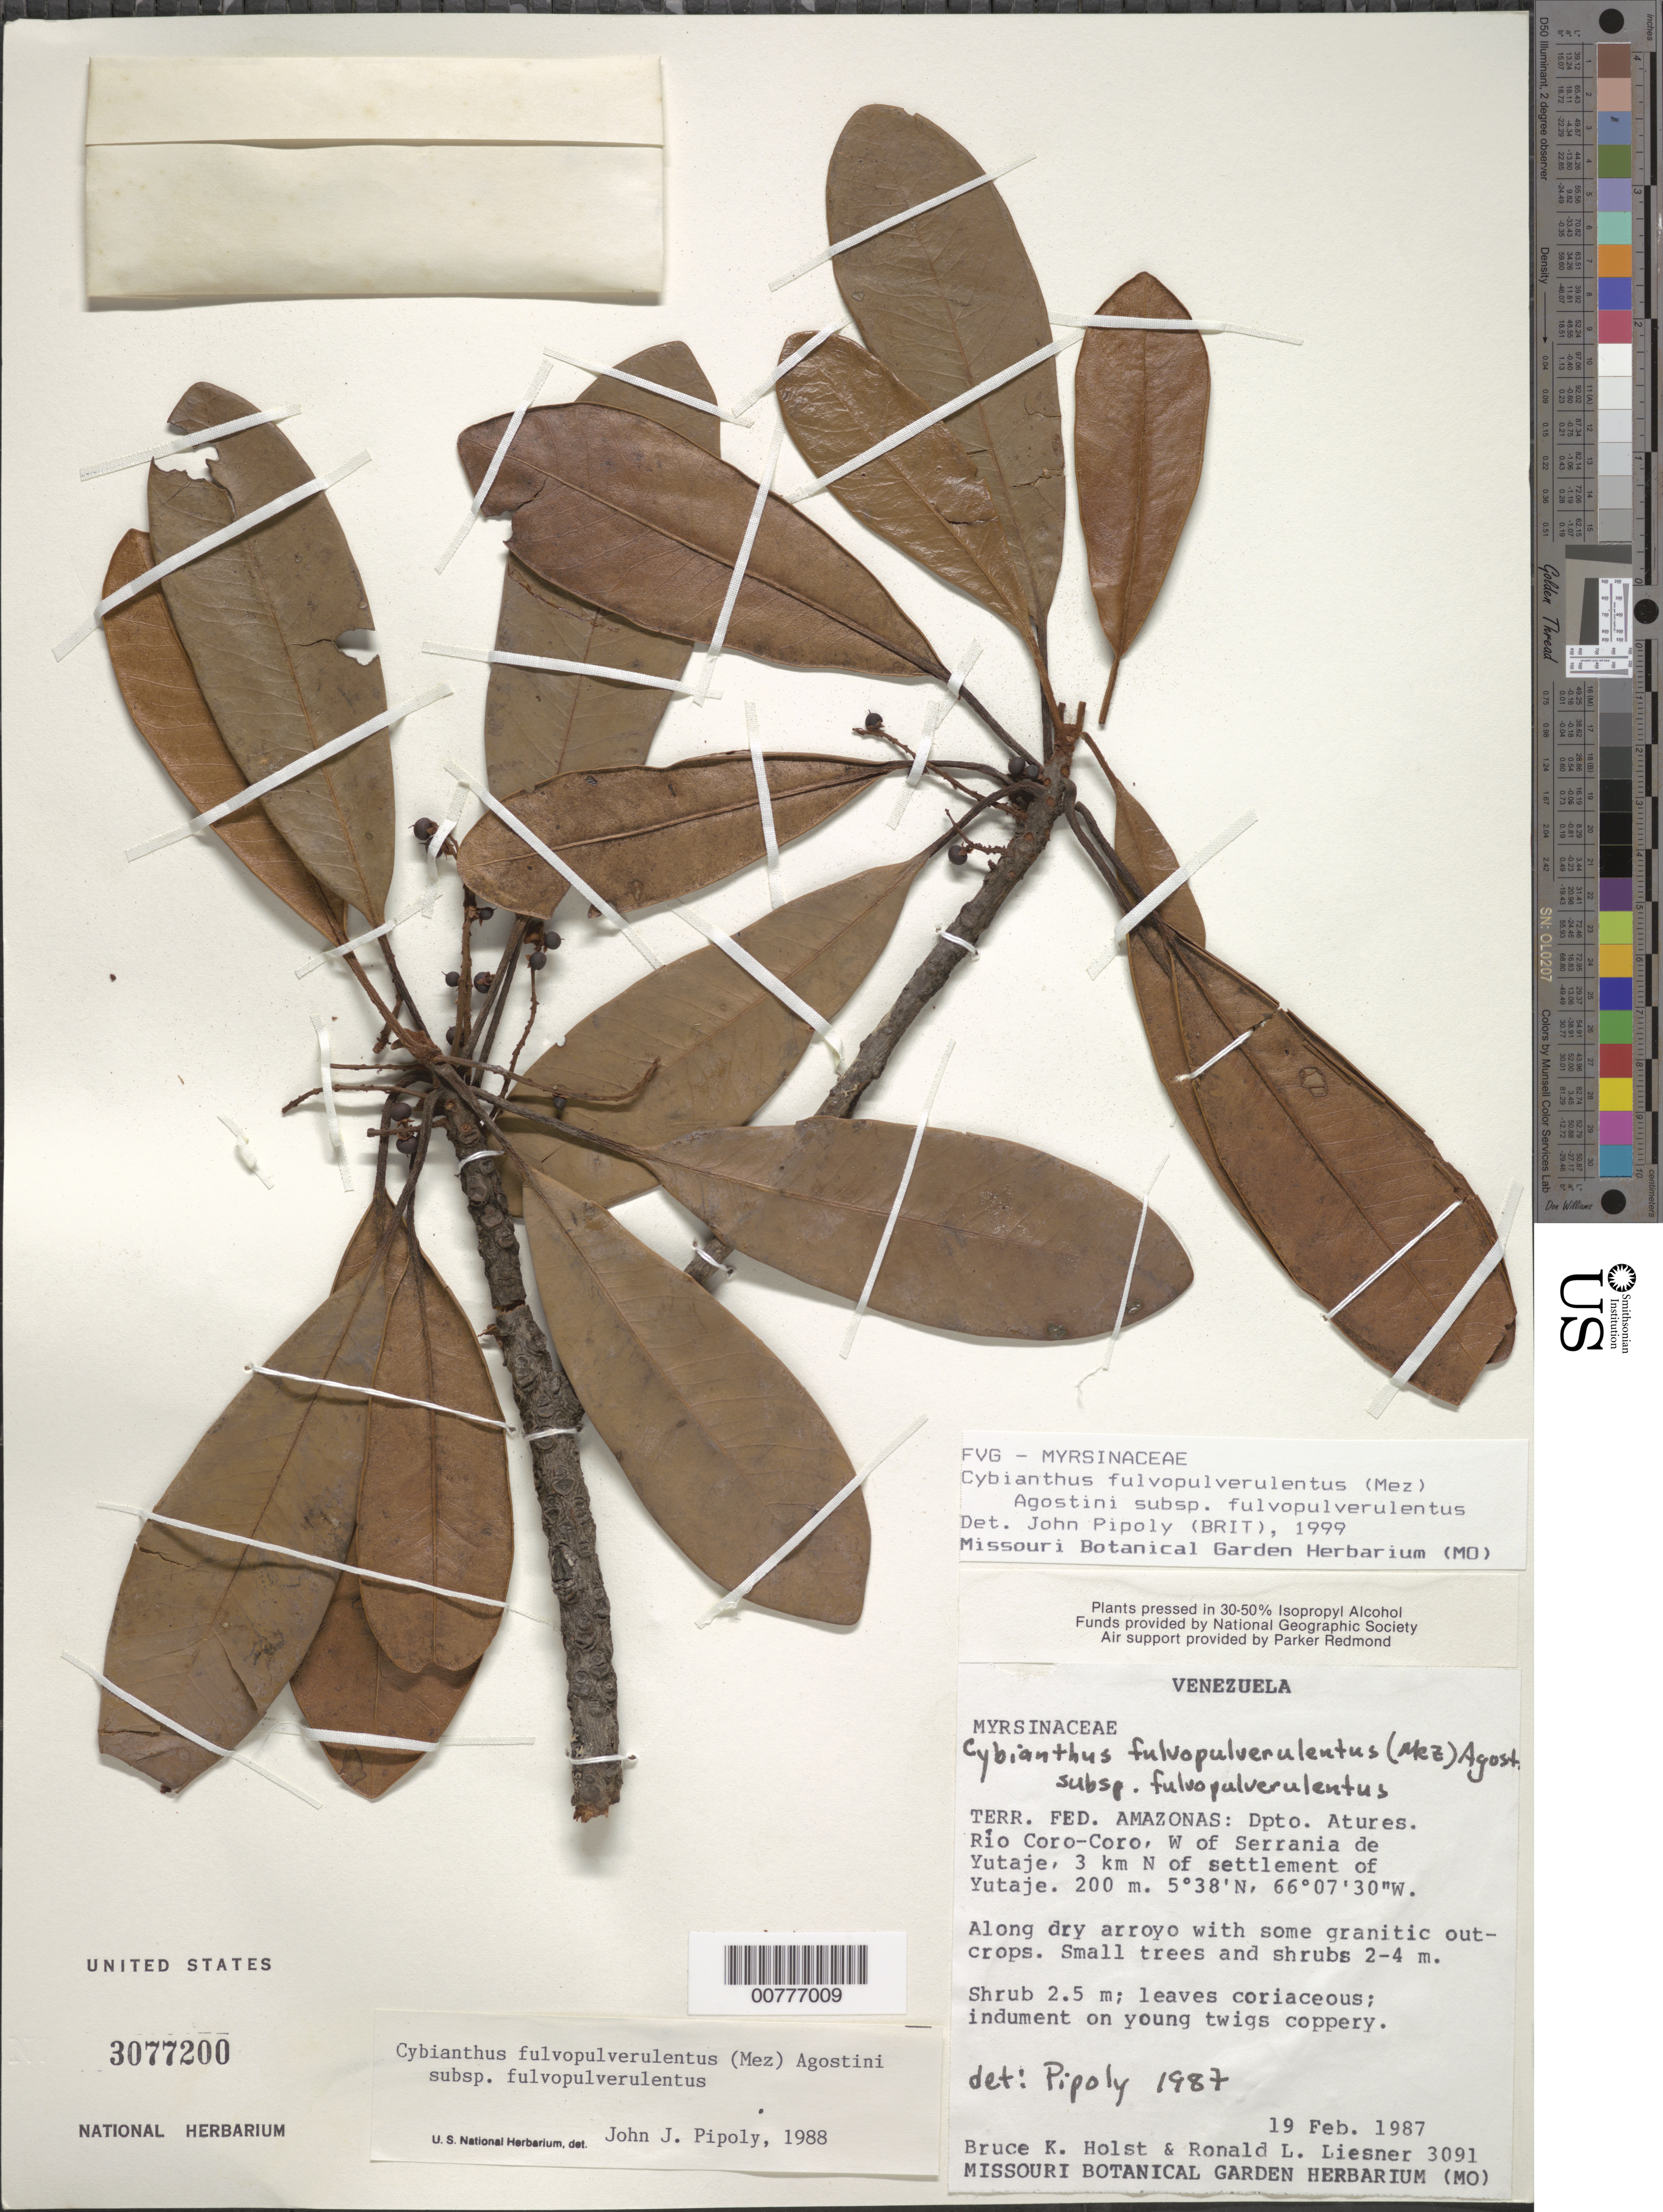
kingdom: Plantae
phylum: Tracheophyta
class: Magnoliopsida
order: Ericales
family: Primulaceae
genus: Cybianthus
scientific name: Cybianthus fulvopulverulentus subsp. fulvopulverulentus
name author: (Mez) G. Agostini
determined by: Pipoly, J. J., III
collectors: B. Holst & R. L. Liesner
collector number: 3091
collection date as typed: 19-Feb-87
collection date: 1987-02-19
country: Venezuela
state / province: Amazonas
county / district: Atures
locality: Río Coro-Coro, W of Serrania de Yutajé, 3 km N of Yutajé settlement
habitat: Along dry arroyo with some granitic outcrops; small trees and shrubs, 2-4 m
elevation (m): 200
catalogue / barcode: US 3077200